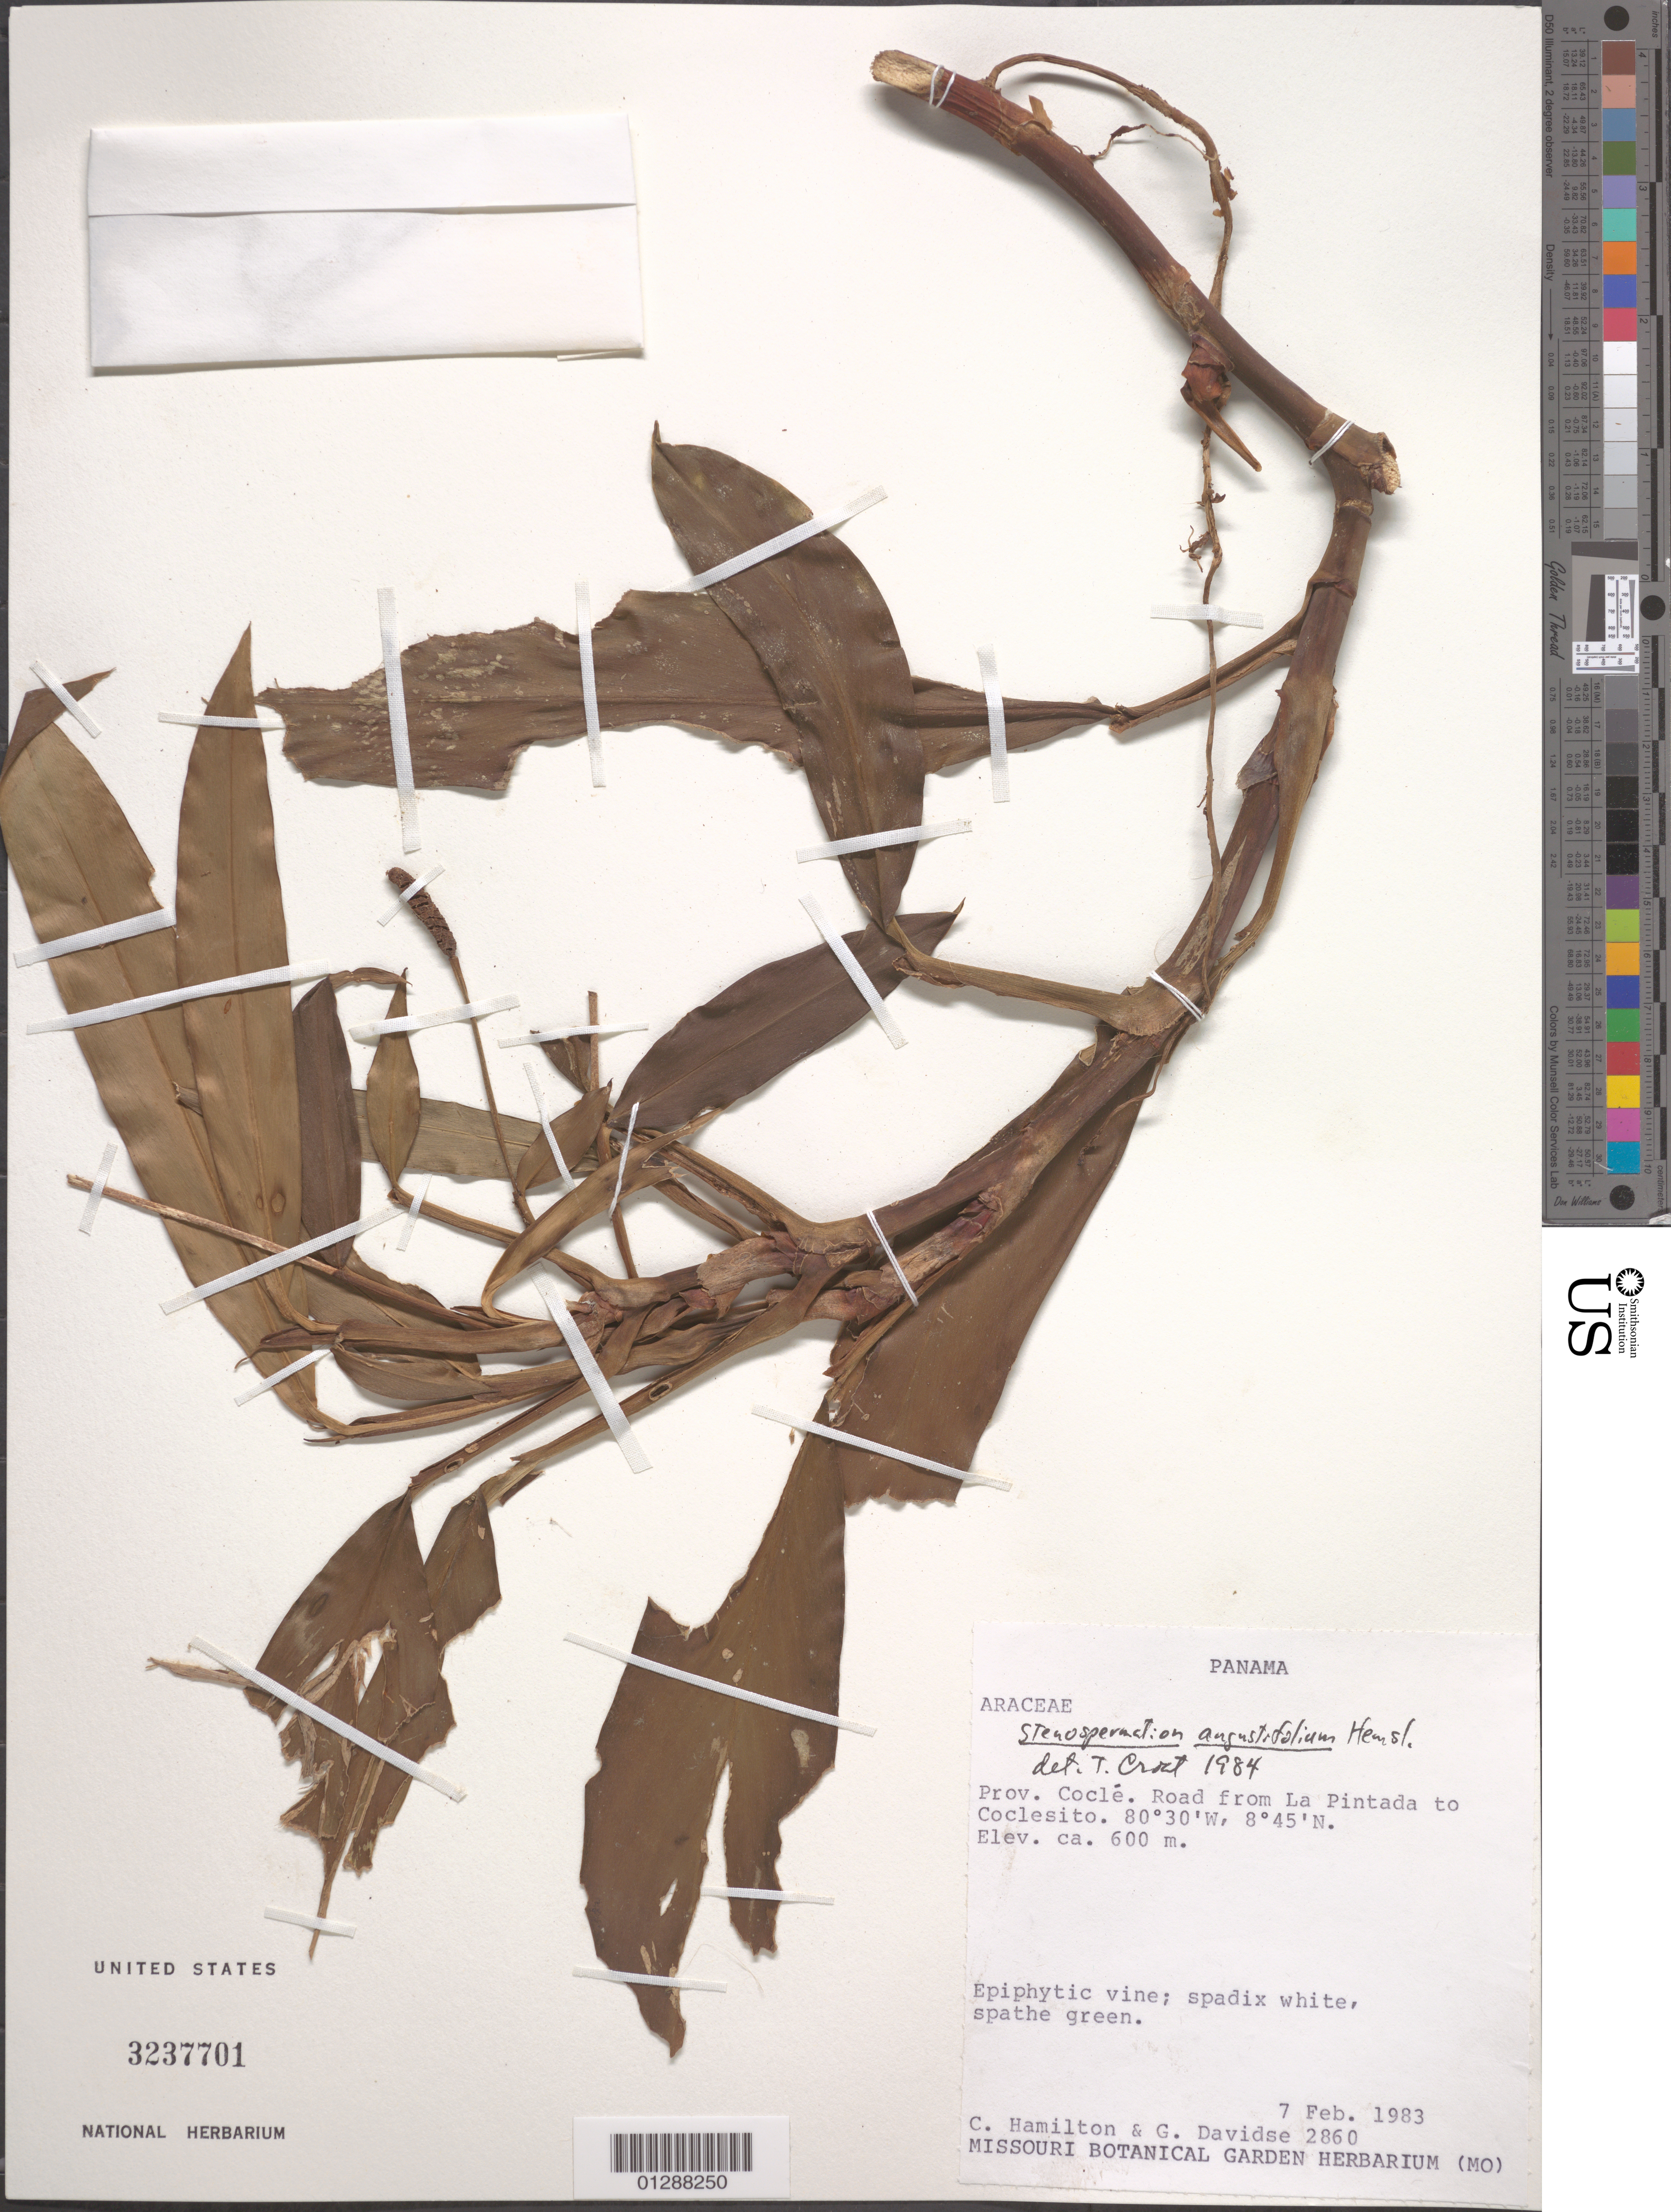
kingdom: Plantae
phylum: Tracheophyta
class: Liliopsida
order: Alismatales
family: Araceae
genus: Stenospermation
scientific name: Stenospermation angustifolium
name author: Hemsl.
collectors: C. Hamilton & G. Davidse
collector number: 2860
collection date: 1983-02-07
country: Panama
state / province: Cocle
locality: Road from La Pintada to Coclesito.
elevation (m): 600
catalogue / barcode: US 3237701